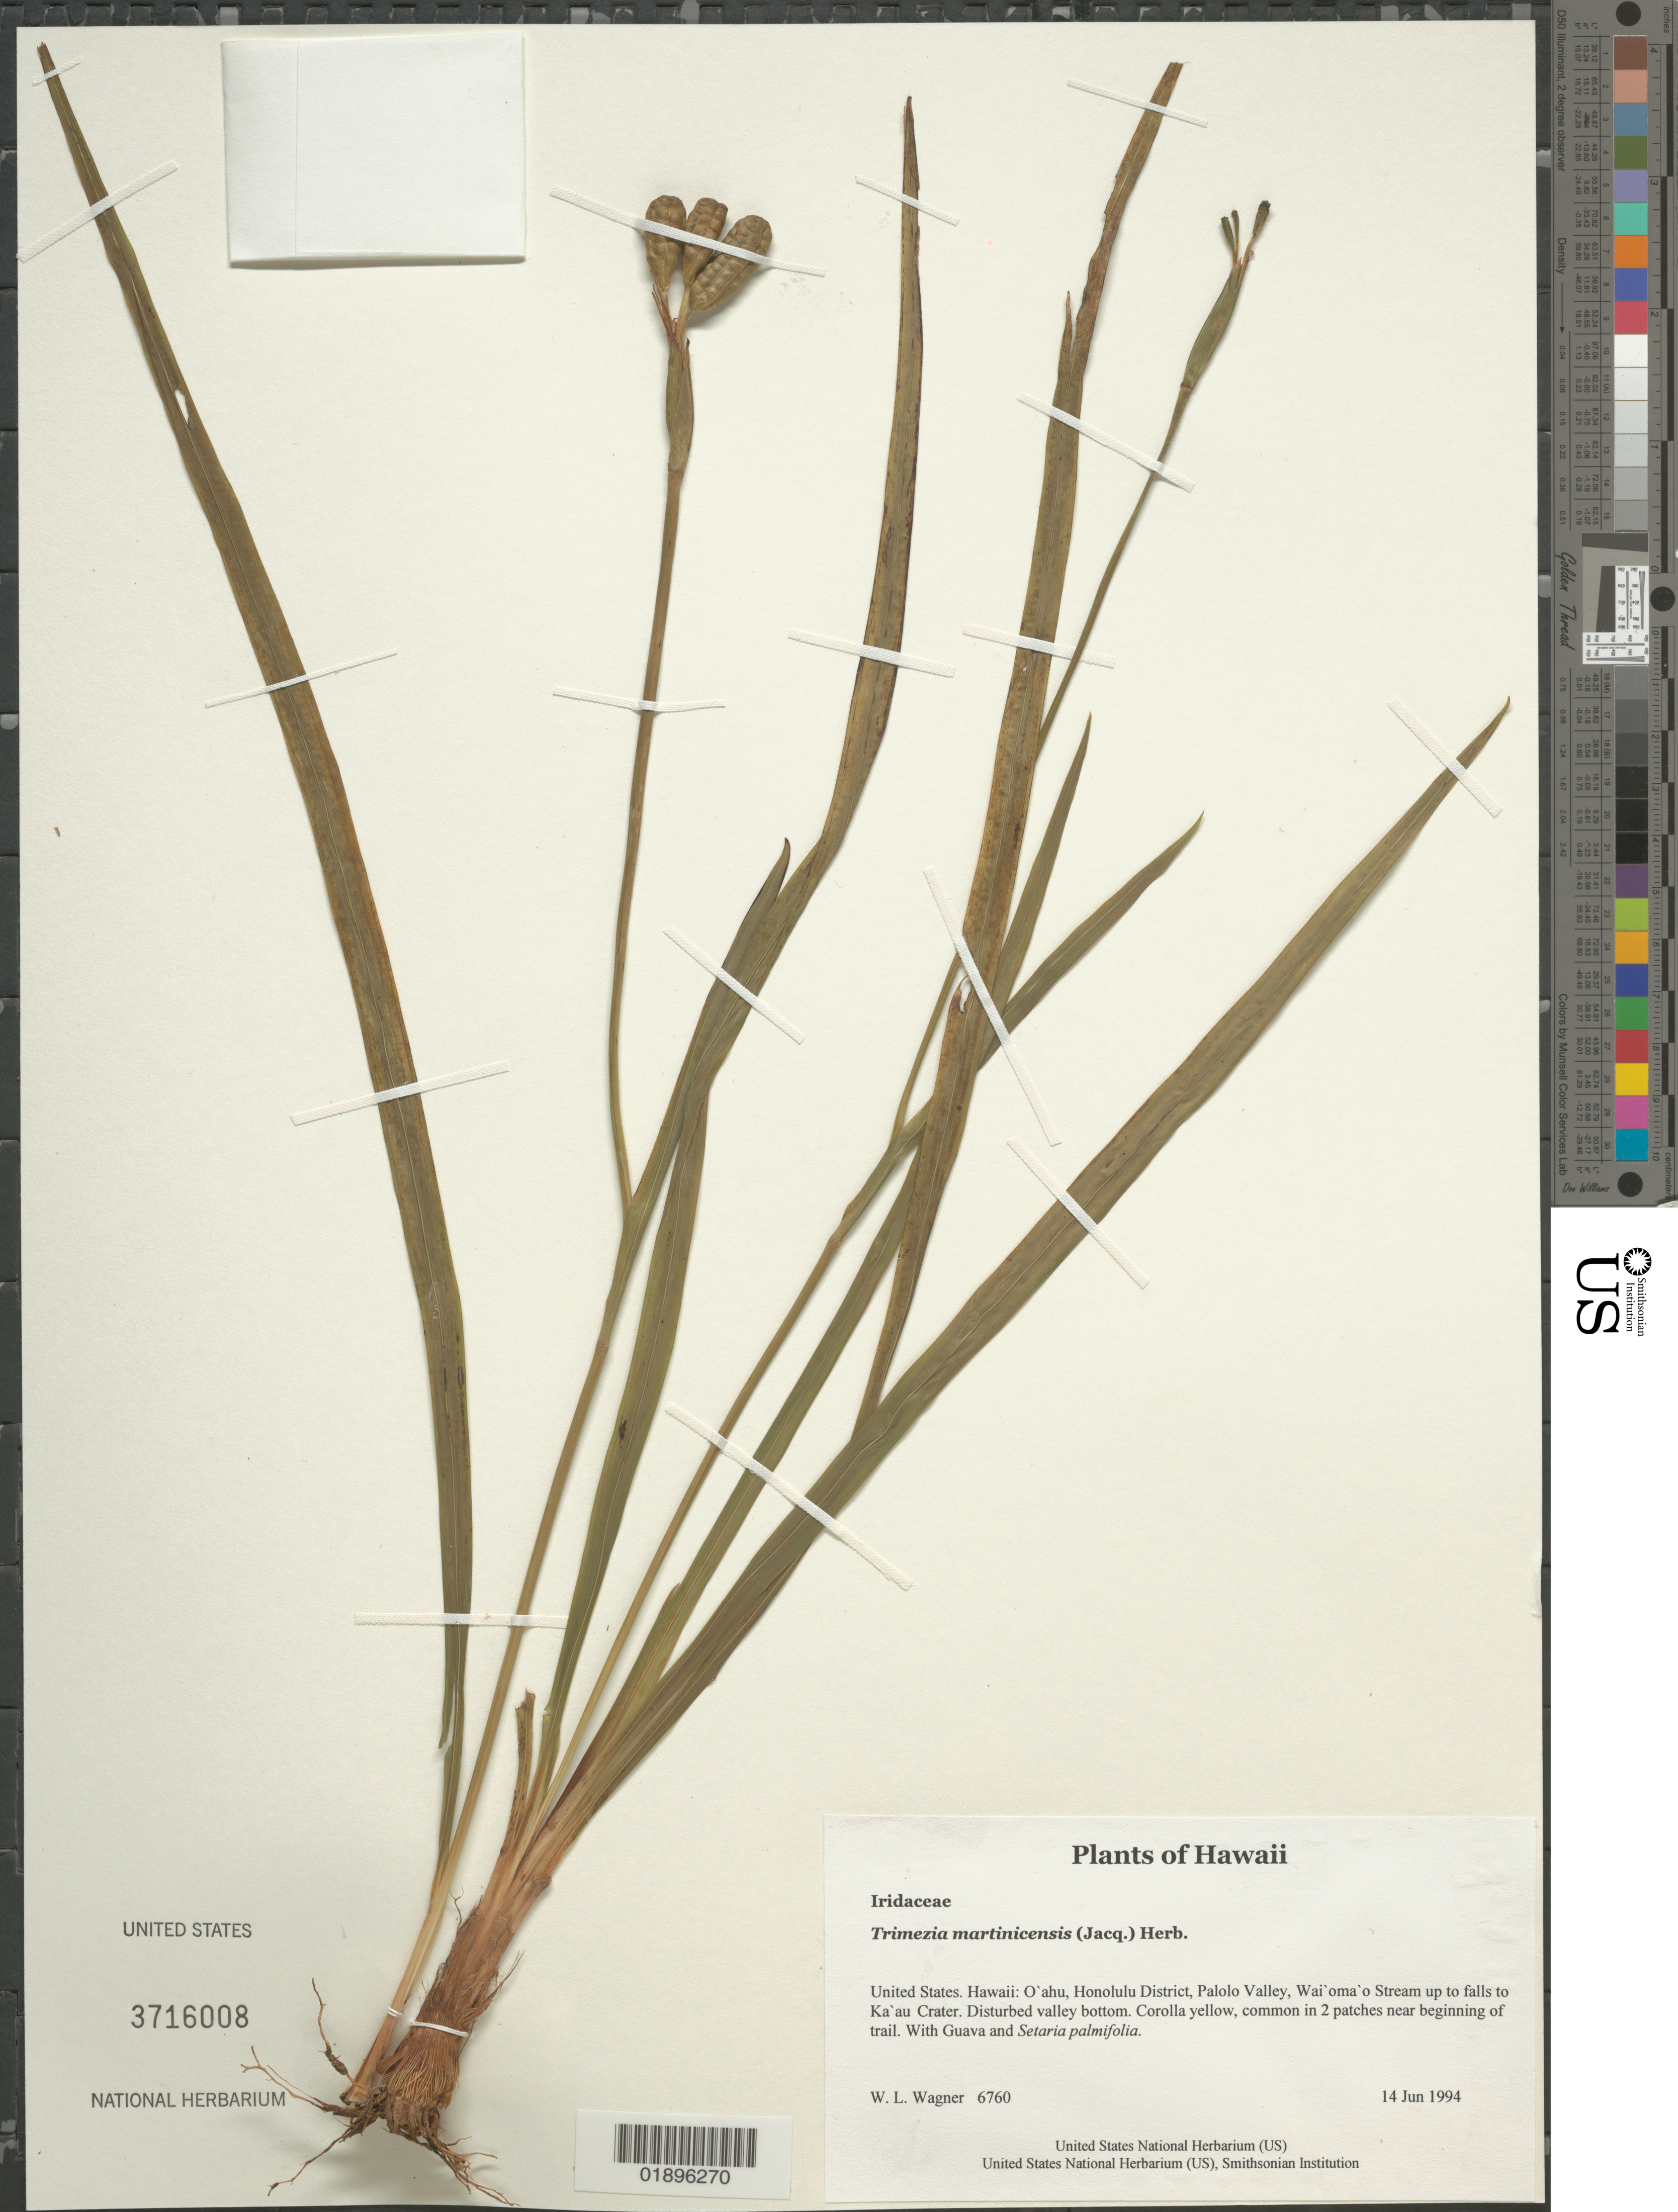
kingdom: Plantae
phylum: Tracheophyta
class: Liliopsida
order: Asparagales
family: Iridaceae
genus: Trimezia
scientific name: Trimezia martinicensis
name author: (Jacq.) Herb.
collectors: W. L. Wagner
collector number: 6760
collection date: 1994-06-14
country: United States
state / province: Hawaii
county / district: Honolulu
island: Oahu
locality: Palolo Valley, Wai'oma'o Stream up to falls to Ka'au Crater.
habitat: Disturbed valley bottom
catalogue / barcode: US 3716008